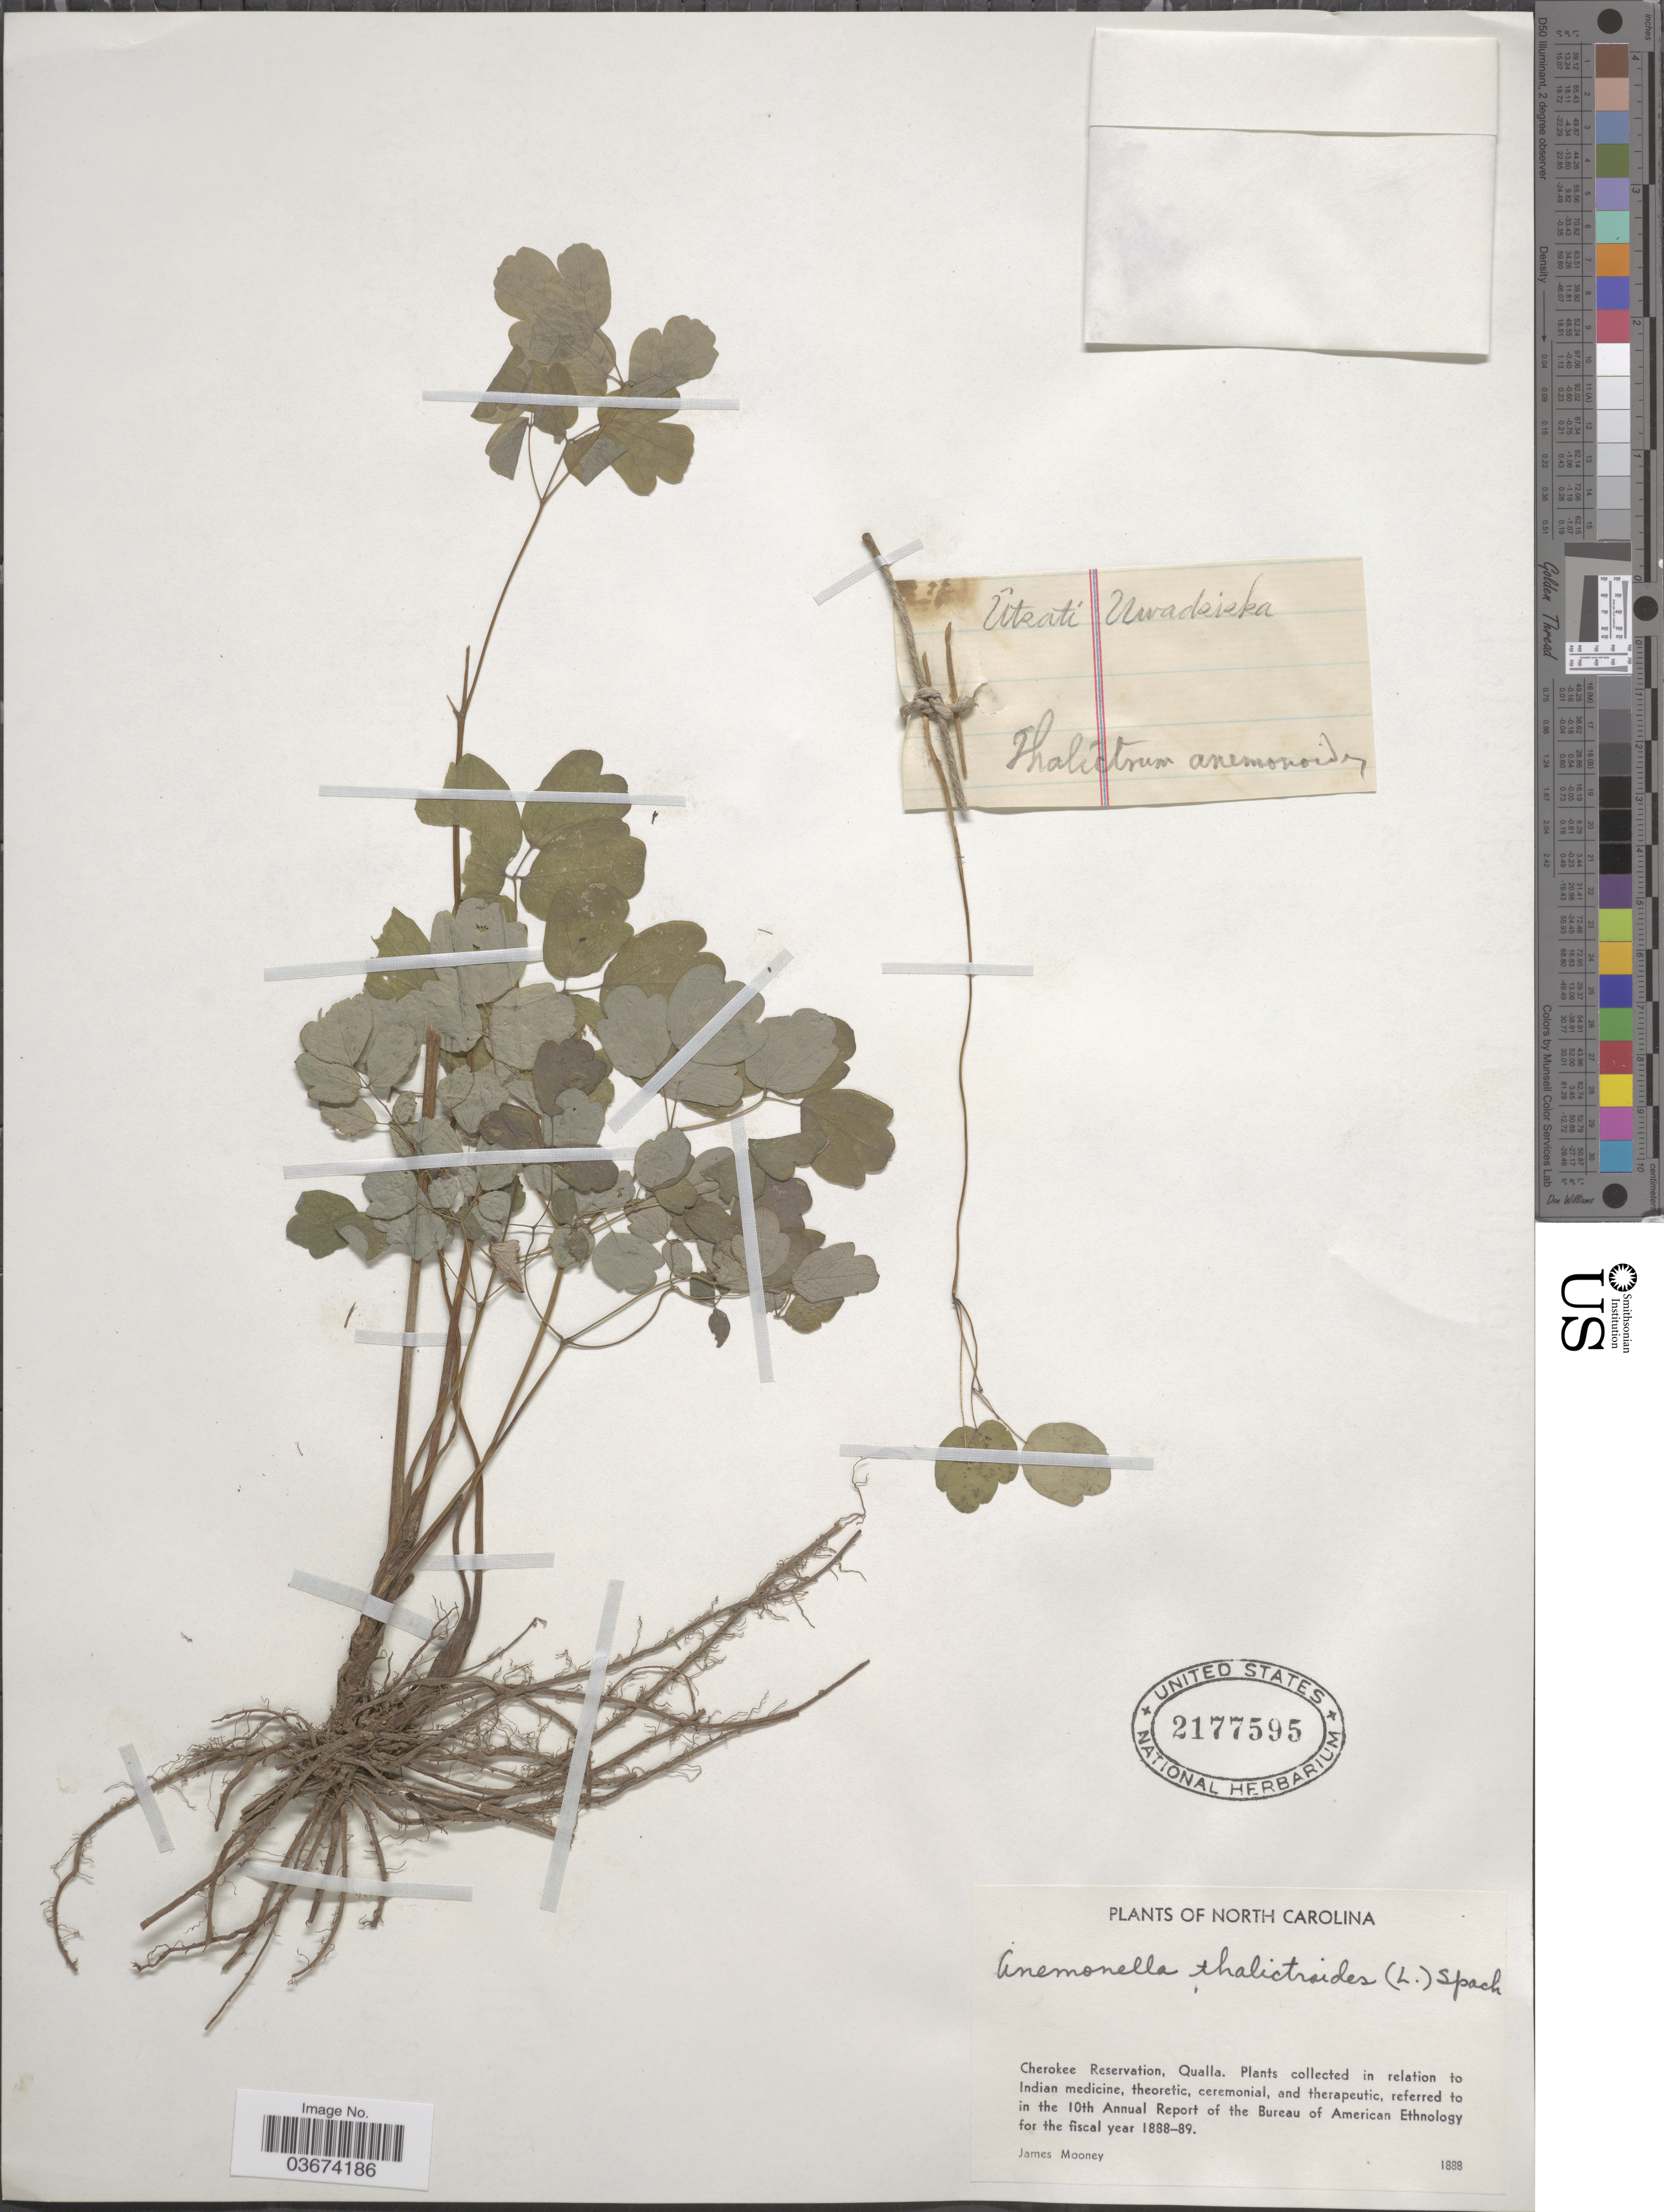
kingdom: Plantae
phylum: Tracheophyta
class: Magnoliopsida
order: Ranunculales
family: Ranunculaceae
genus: Thalictrum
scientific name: Thalictrum thalictroides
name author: (L.) A.J. Eames & B. Boivin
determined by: Strong, M. T., (US), Smithsonian Institution - National Museum of Natural History (UNITED STATES)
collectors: J. Mooney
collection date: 1888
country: United States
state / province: North Carolina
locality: Cherokee Reservation, Qualla.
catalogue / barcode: US 2177595